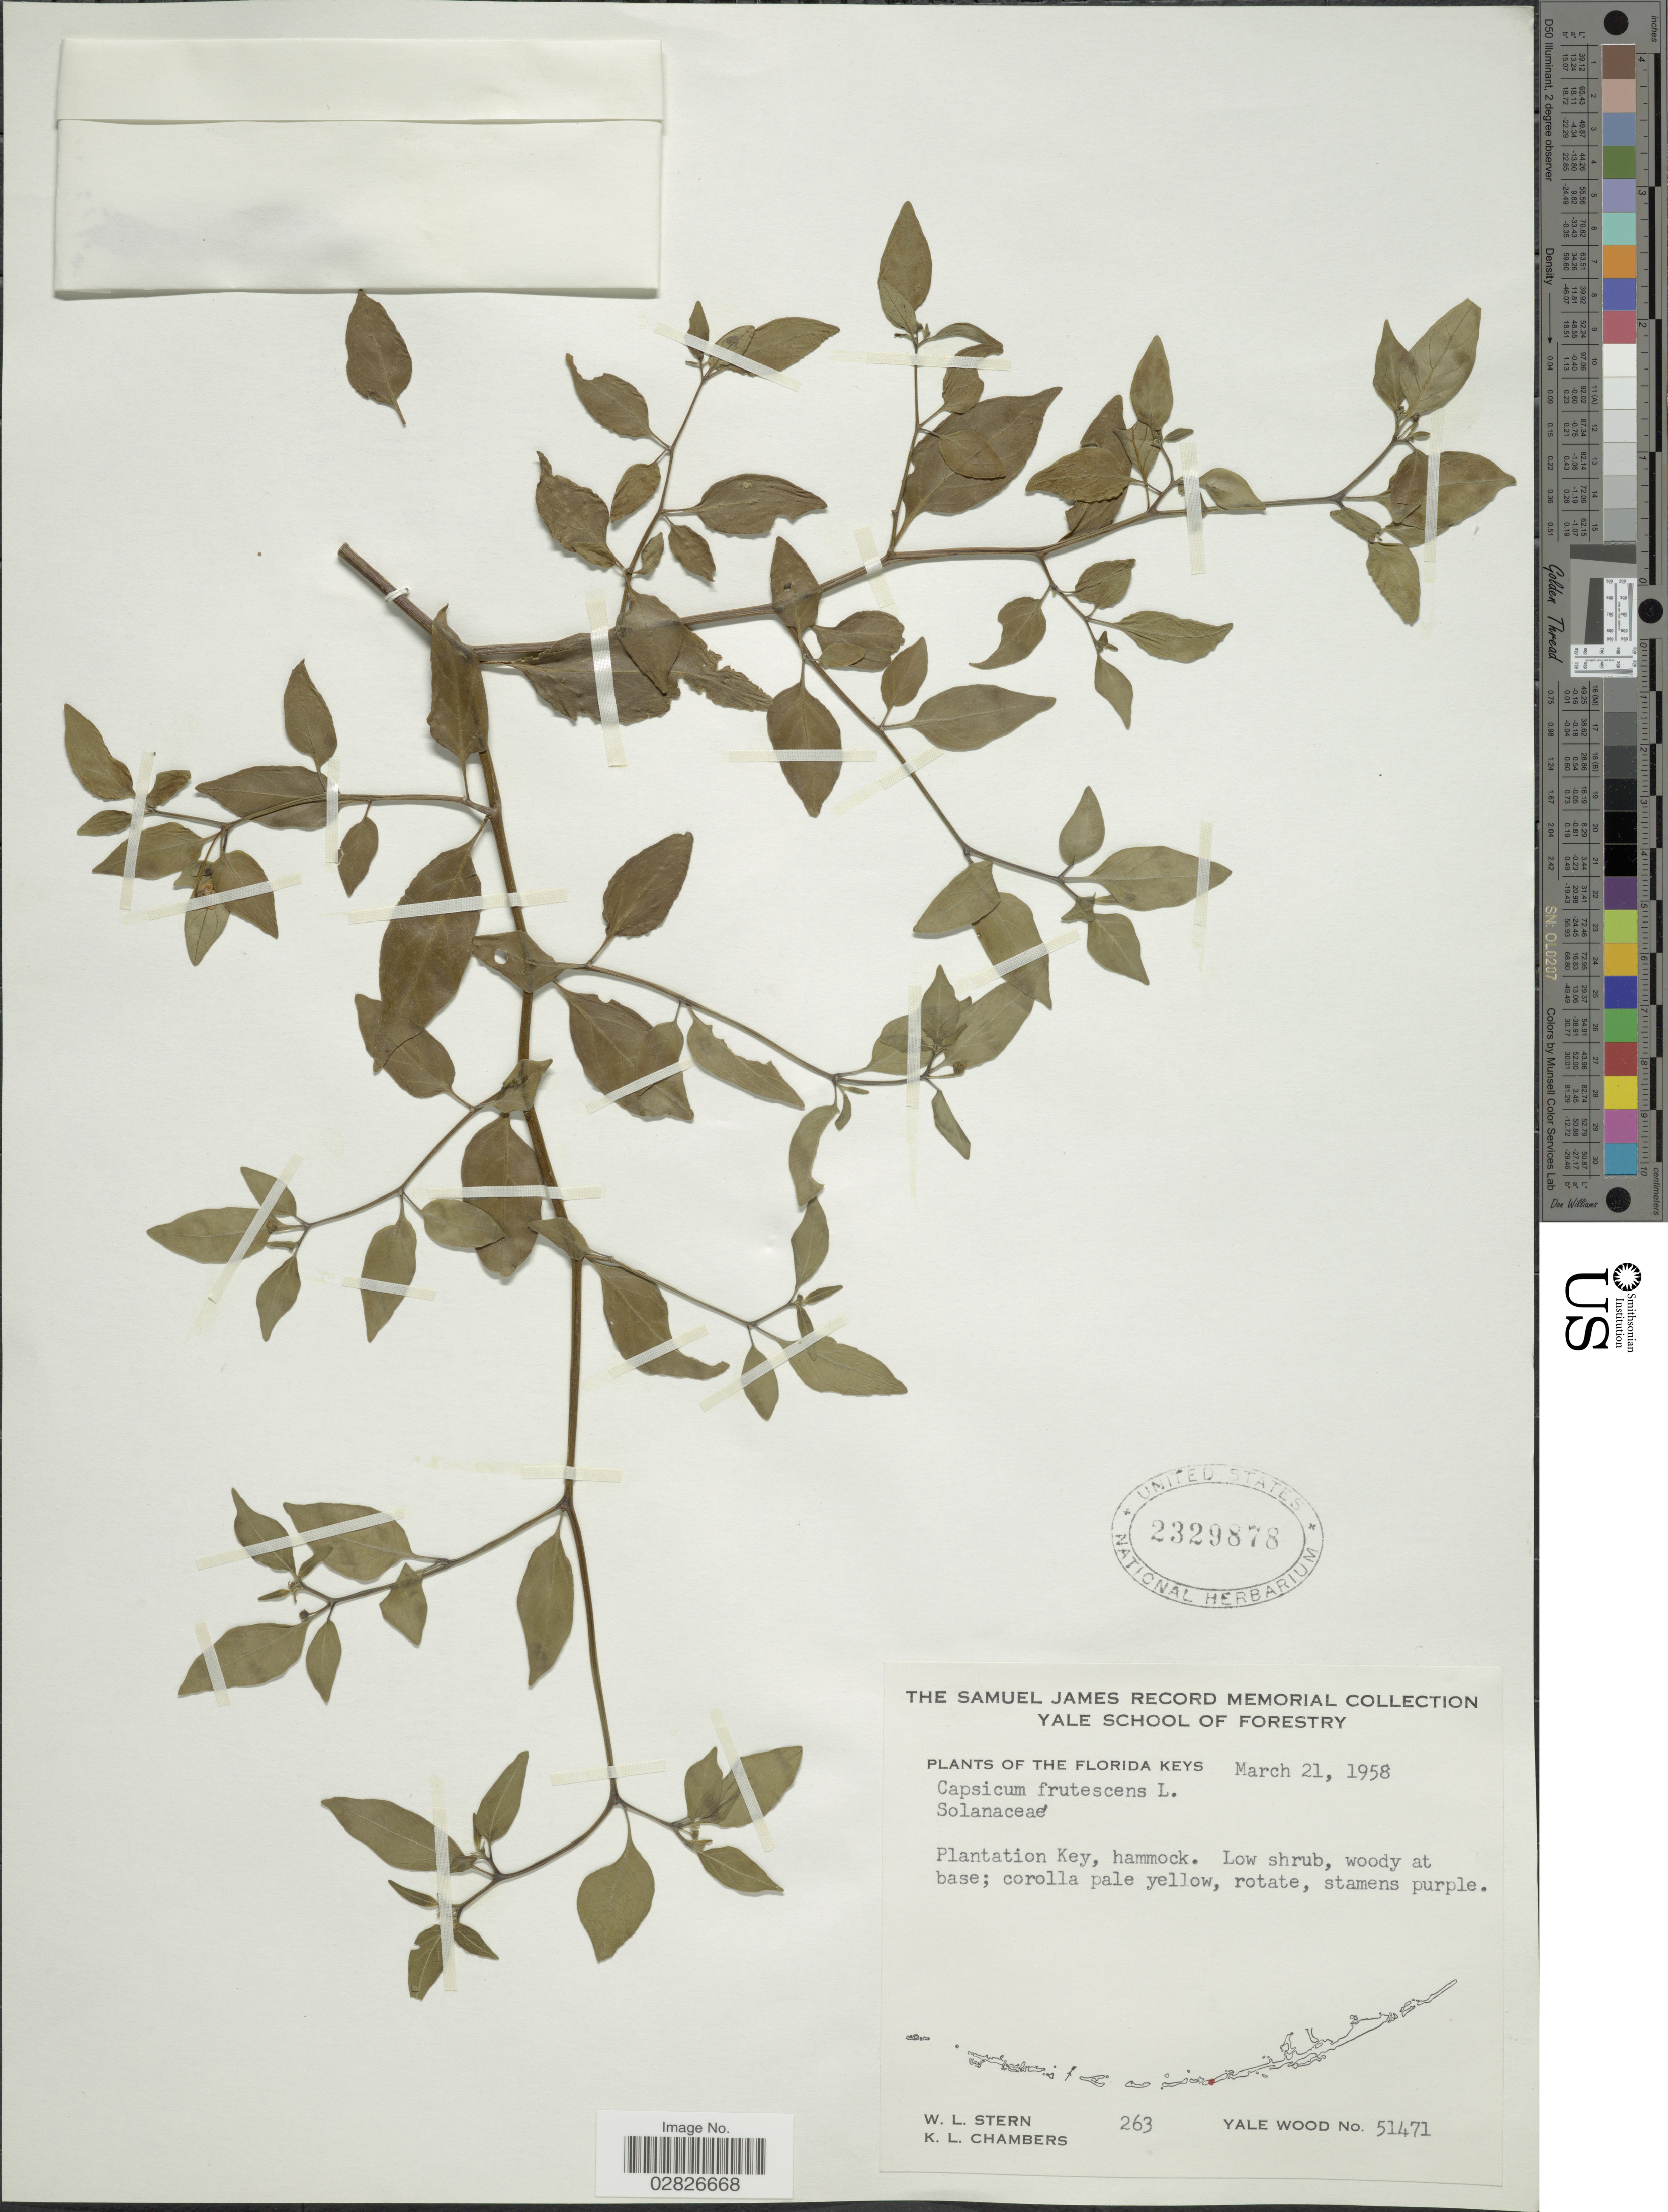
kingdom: Plantae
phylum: Tracheophyta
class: Magnoliopsida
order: Solanales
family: Solanaceae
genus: Capsicum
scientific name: Capsicum frutescens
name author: L.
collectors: W. L. Stern & K. Chambers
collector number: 263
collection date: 1958-03-21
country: United States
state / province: Florida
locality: Florida Keys, Plantation Key, hammock.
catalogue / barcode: US 2329878